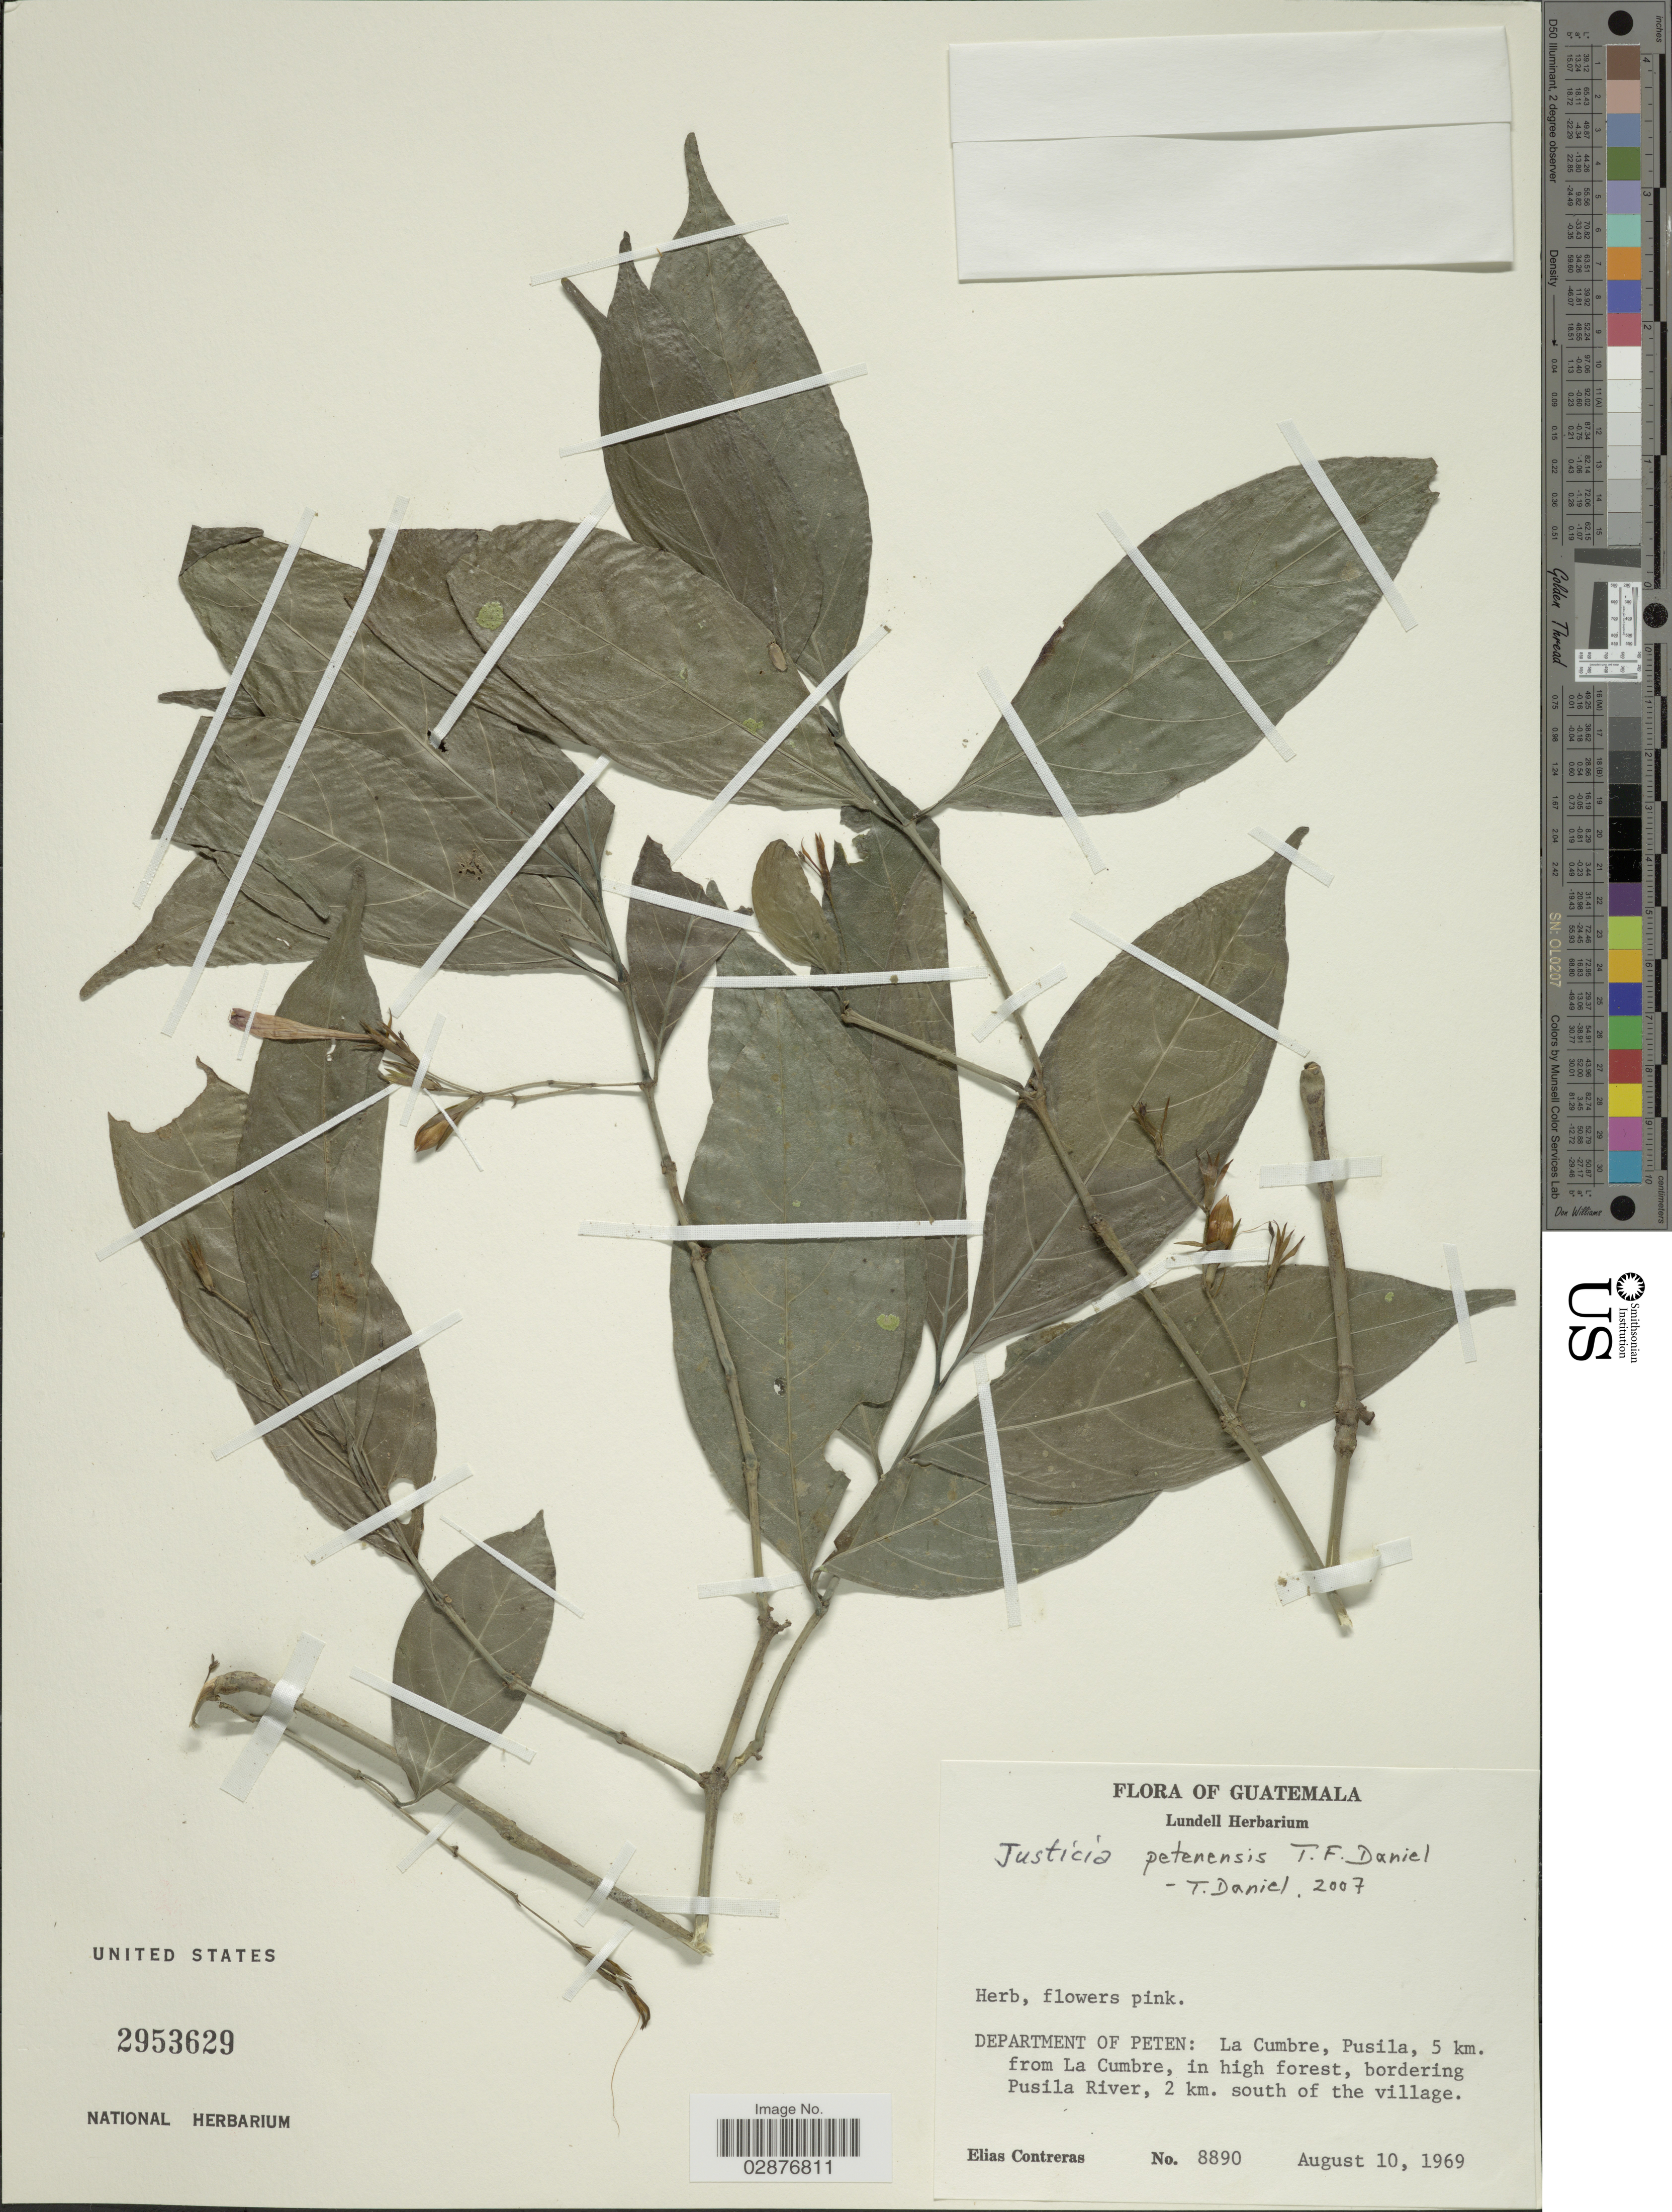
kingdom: Plantae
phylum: Tracheophyta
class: Magnoliopsida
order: Lamiales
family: Acanthaceae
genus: Justicia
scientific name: Justicia velizii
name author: T.F. Daniel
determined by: Daniel, Thomas F.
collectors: E. Contreras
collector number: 8890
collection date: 1969-08-10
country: Guatemala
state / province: El Petén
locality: Department of Peten: La Cumbre, Pusila, 5 km. from La Cumbre, in high forest, bordering Pusila River, 2 km. south of the village.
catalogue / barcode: US 2953629